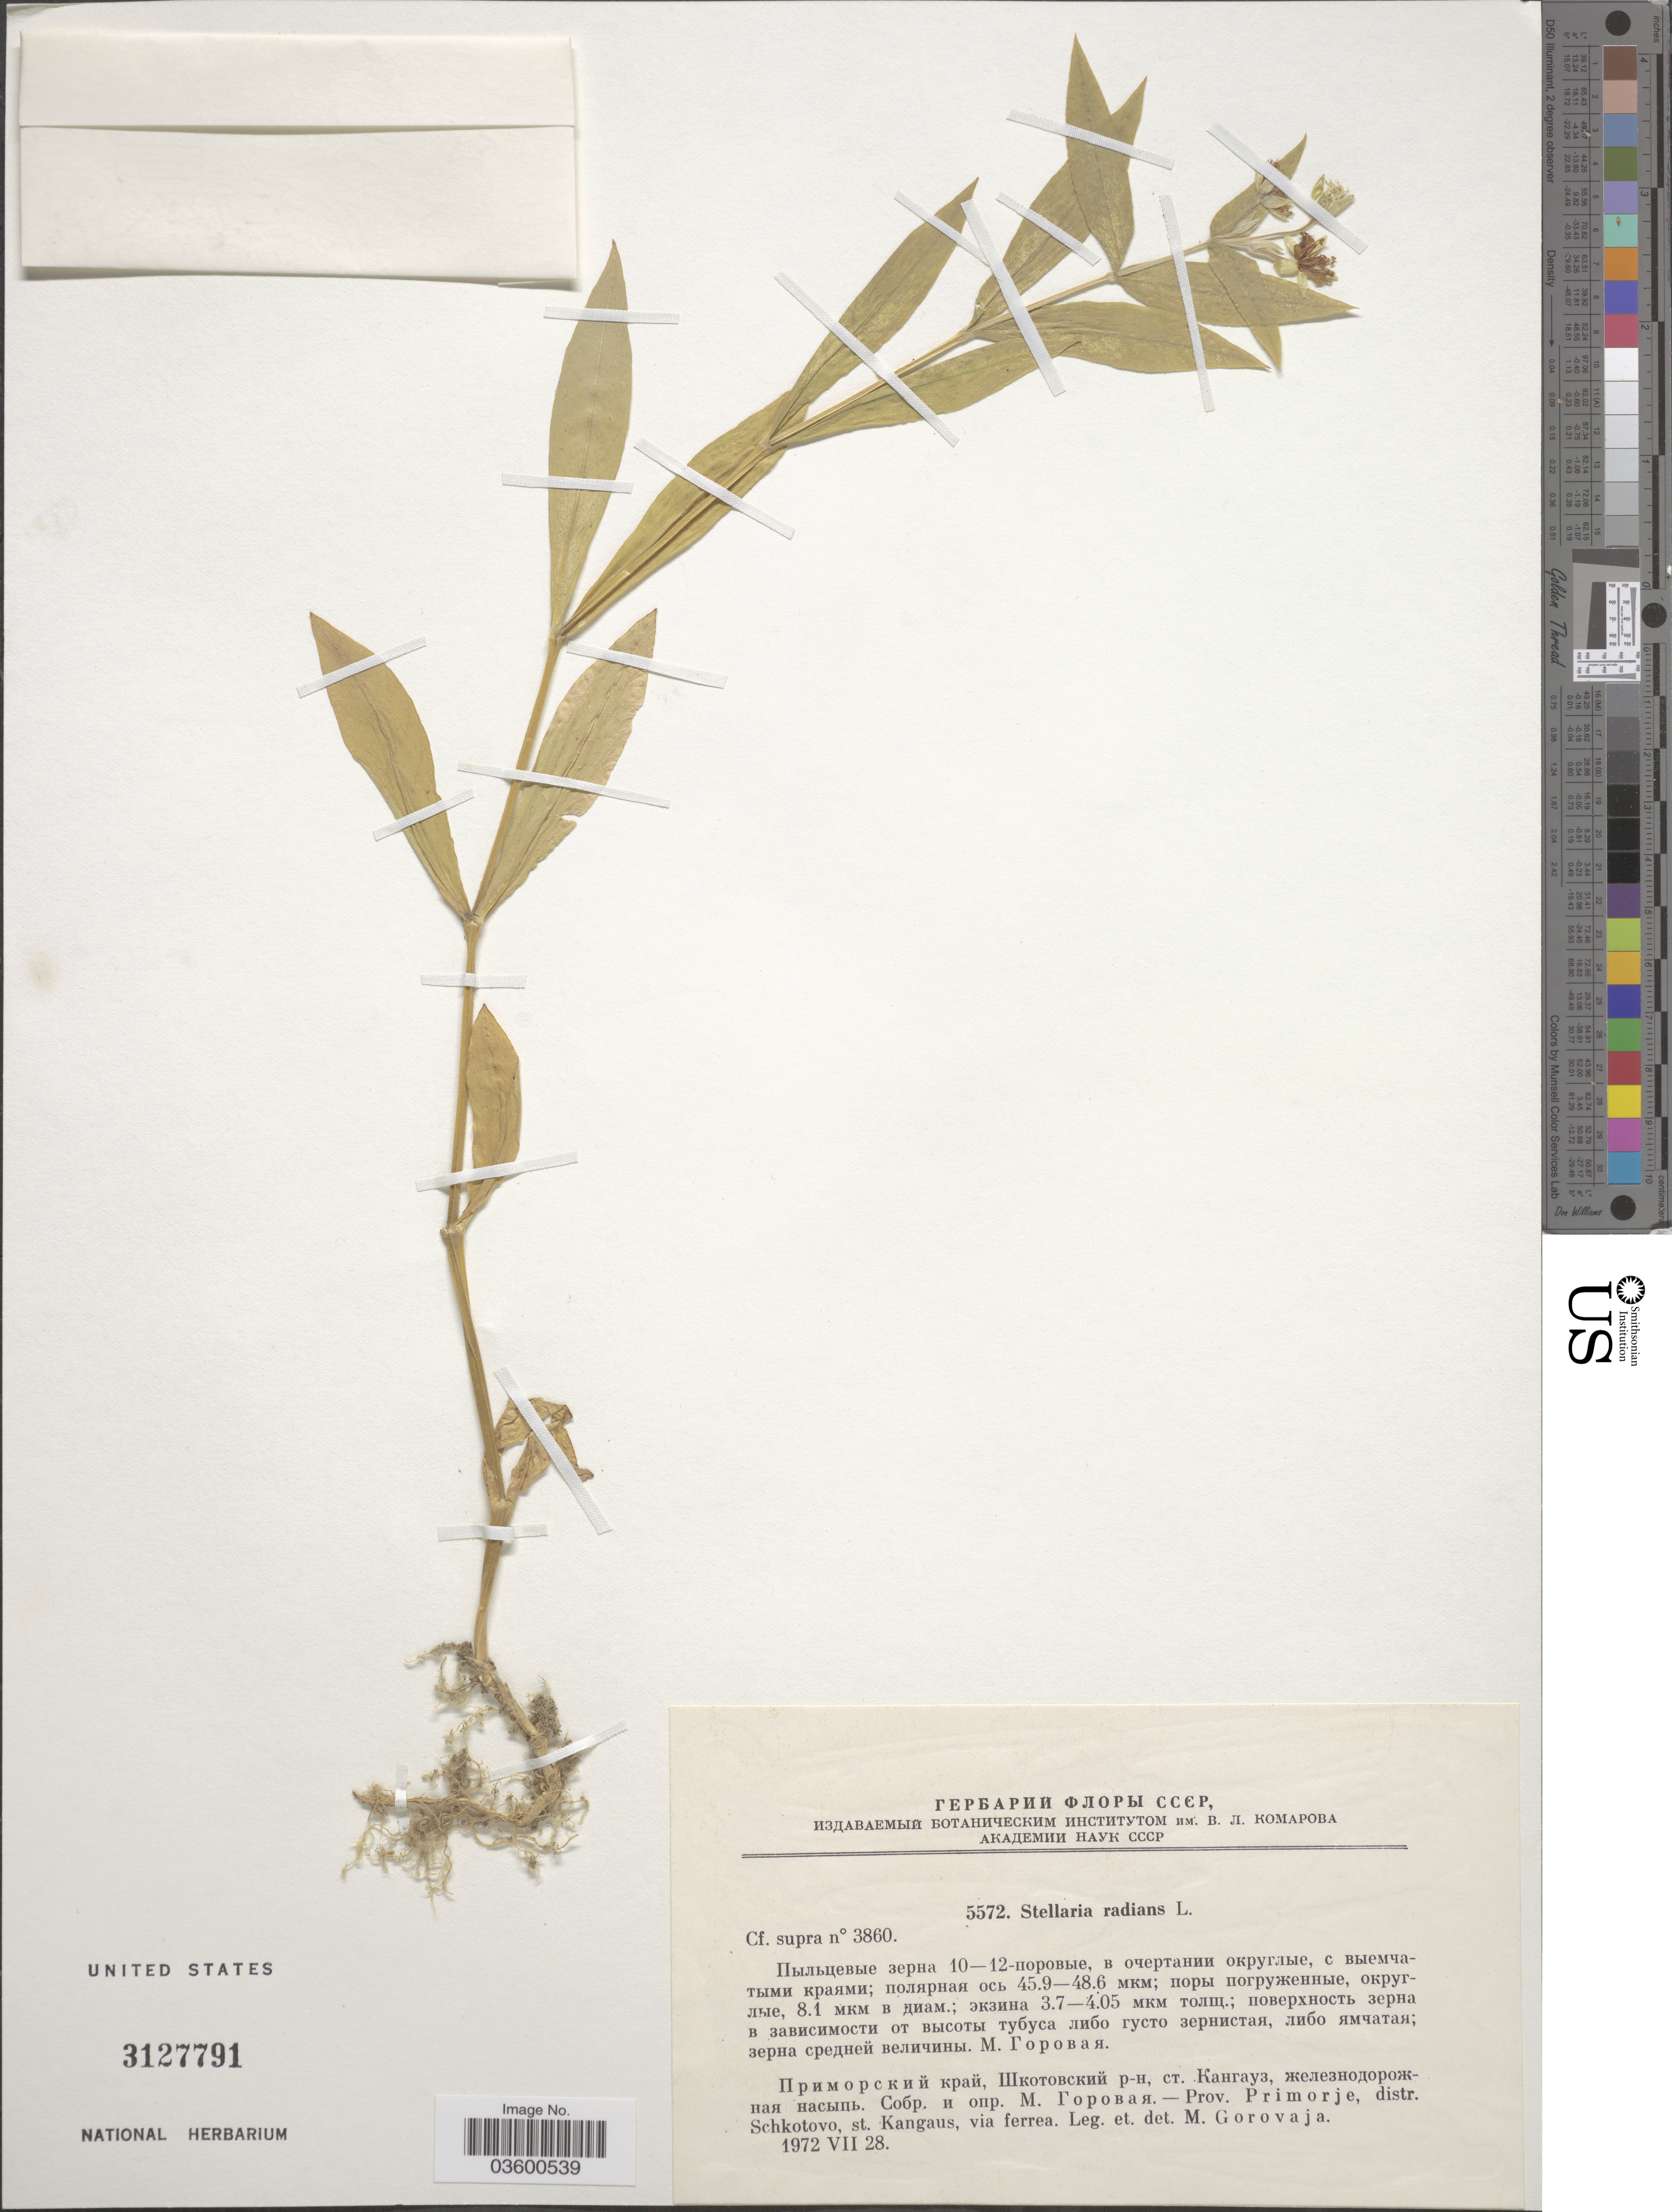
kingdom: Plantae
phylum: Tracheophyta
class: Magnoliopsida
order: Caryophyllales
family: Caryophyllaceae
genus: Stellaria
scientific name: Stellaria radians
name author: L.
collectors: M. Gorovaja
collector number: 5572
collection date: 1972-07-28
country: Russian Federation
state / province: Primorsky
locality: Distr. Schkotovo, st. Kangaus.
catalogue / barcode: US 3127791